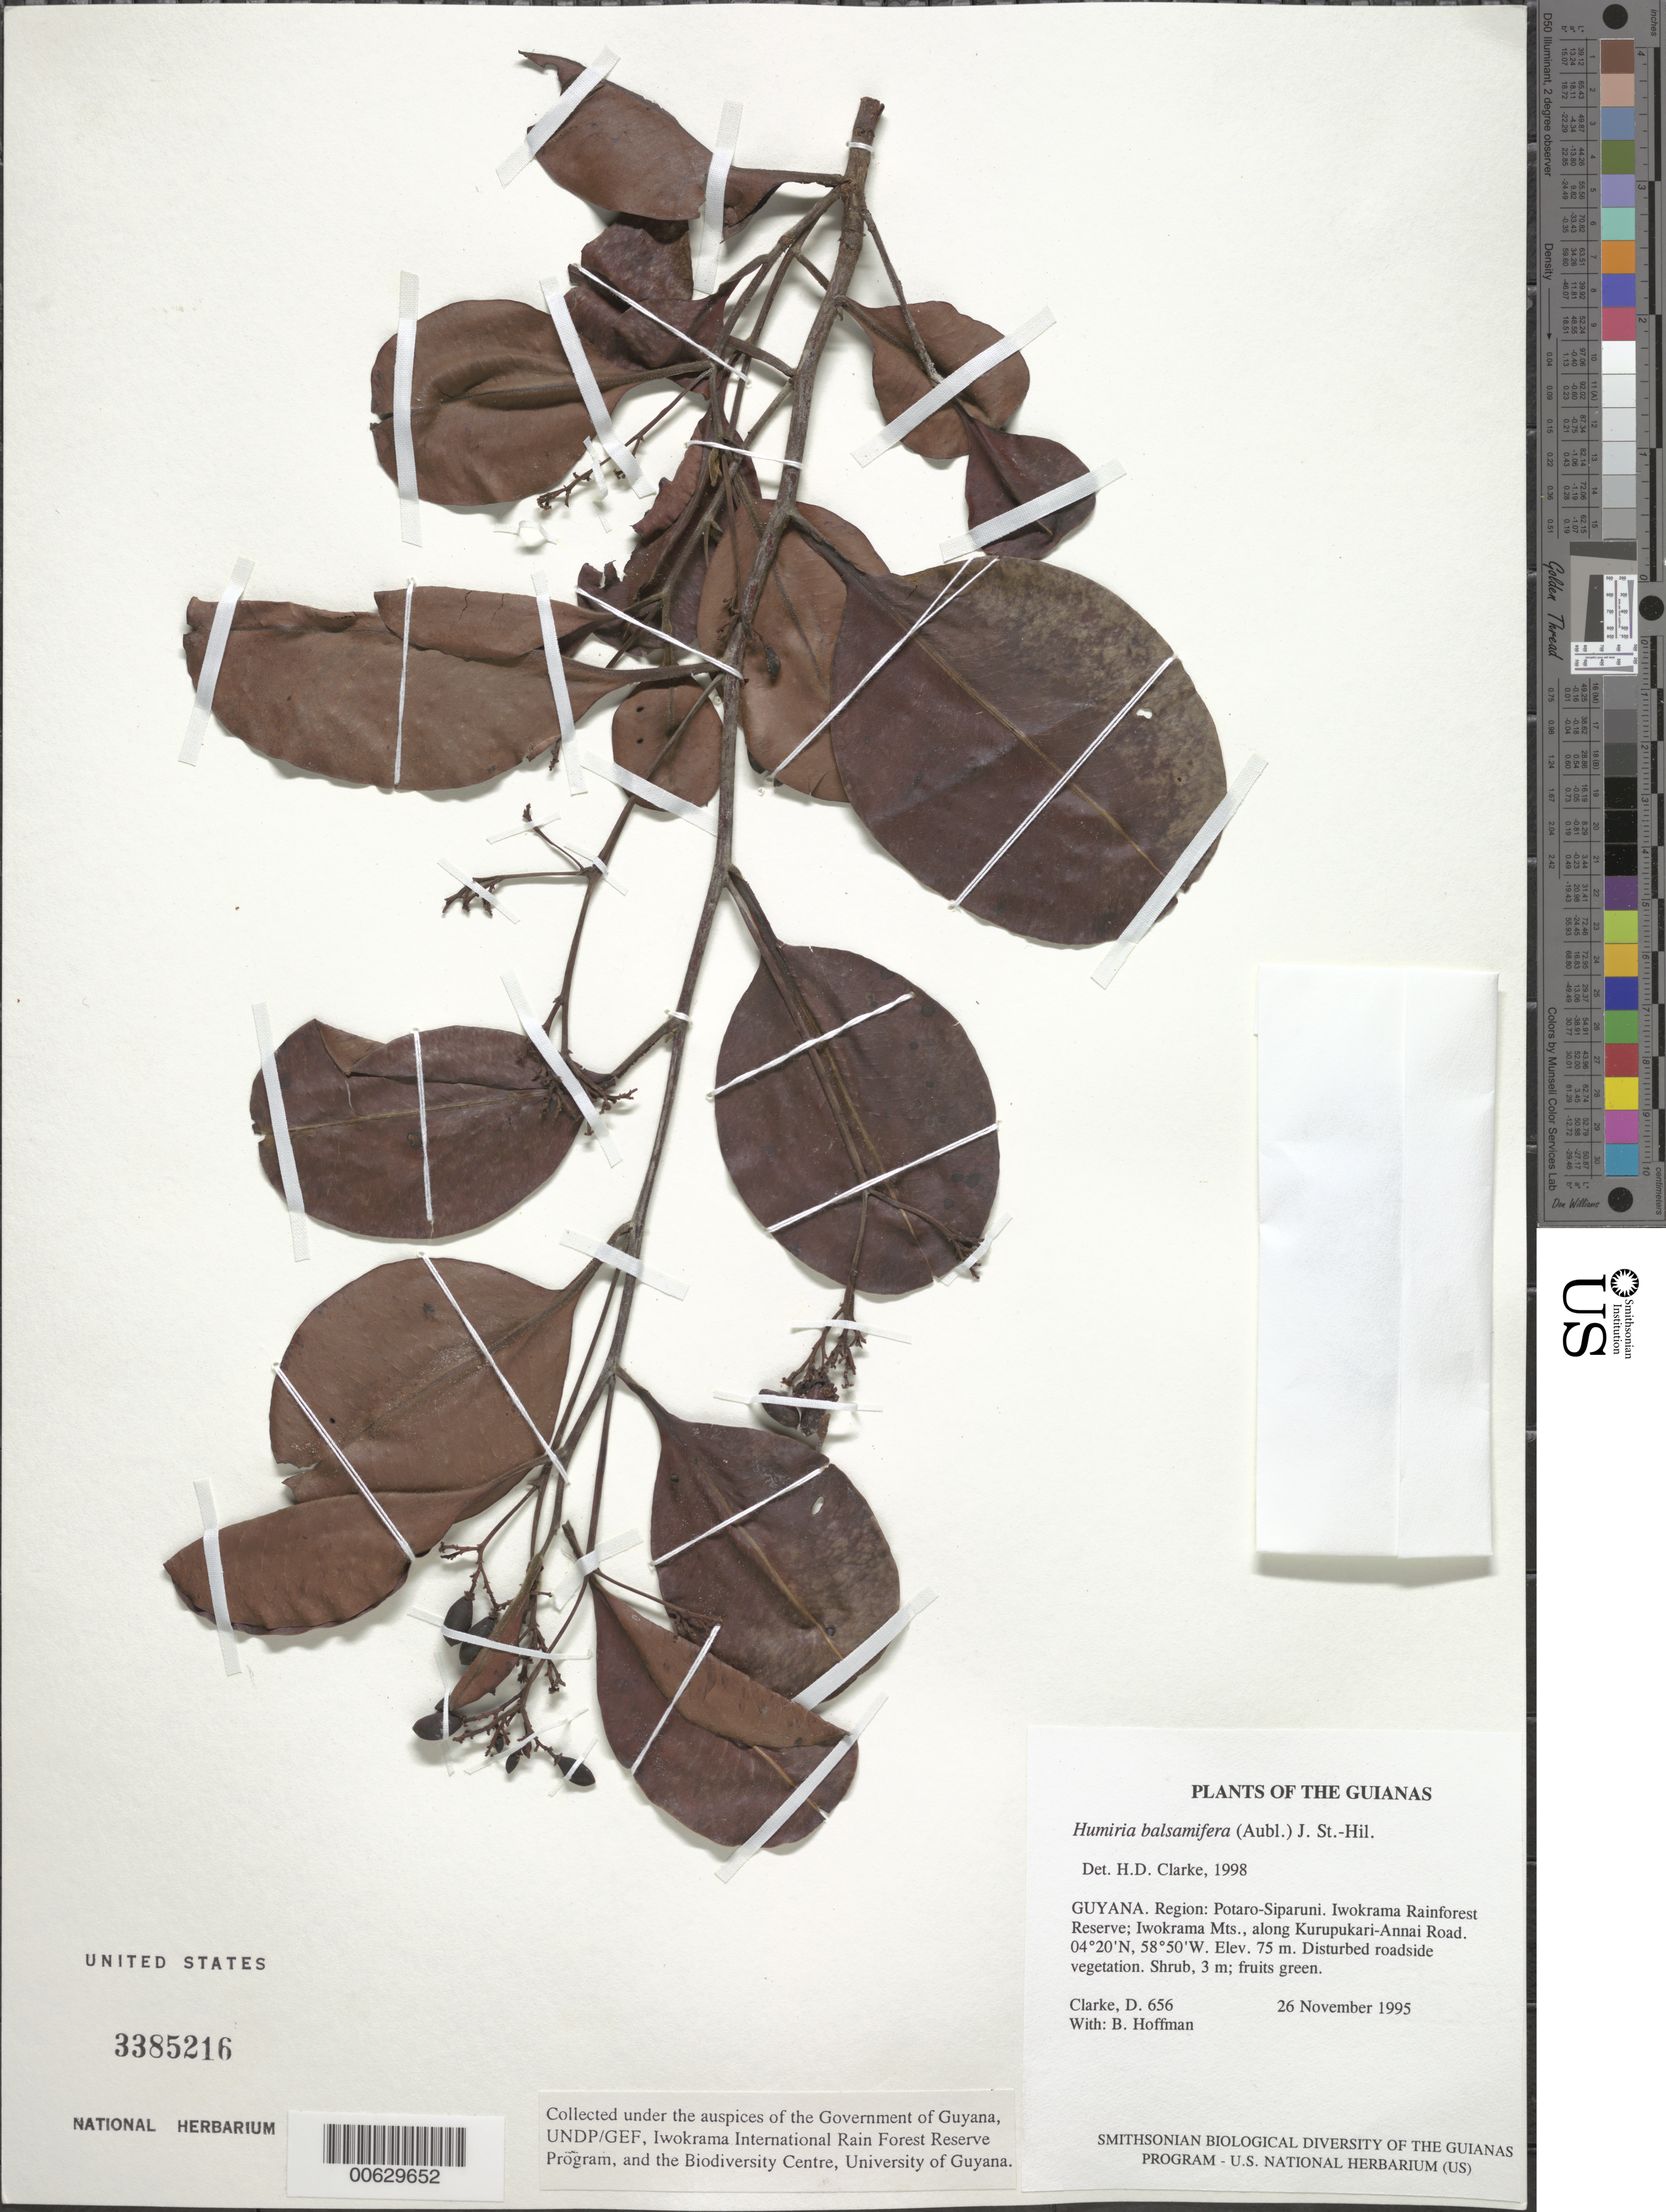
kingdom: Plantae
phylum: Tracheophyta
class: Magnoliopsida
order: Malpighiales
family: Humiriaceae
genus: Humiria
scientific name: Humiria balsamifera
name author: Aubl.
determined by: Clarke, H. D., University of North Carolina (Asheville)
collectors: H. D. Clarke & B. Hoffman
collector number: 656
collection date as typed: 26 November 1995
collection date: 1995-11-26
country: Guyana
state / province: Potaro-Siparuni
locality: Iwokrama Rainforest Reserve; Iwokrama Mts., along Kurupukari-Annai Road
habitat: Disturbed roadside vegetation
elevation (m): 75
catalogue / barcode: US 3385216